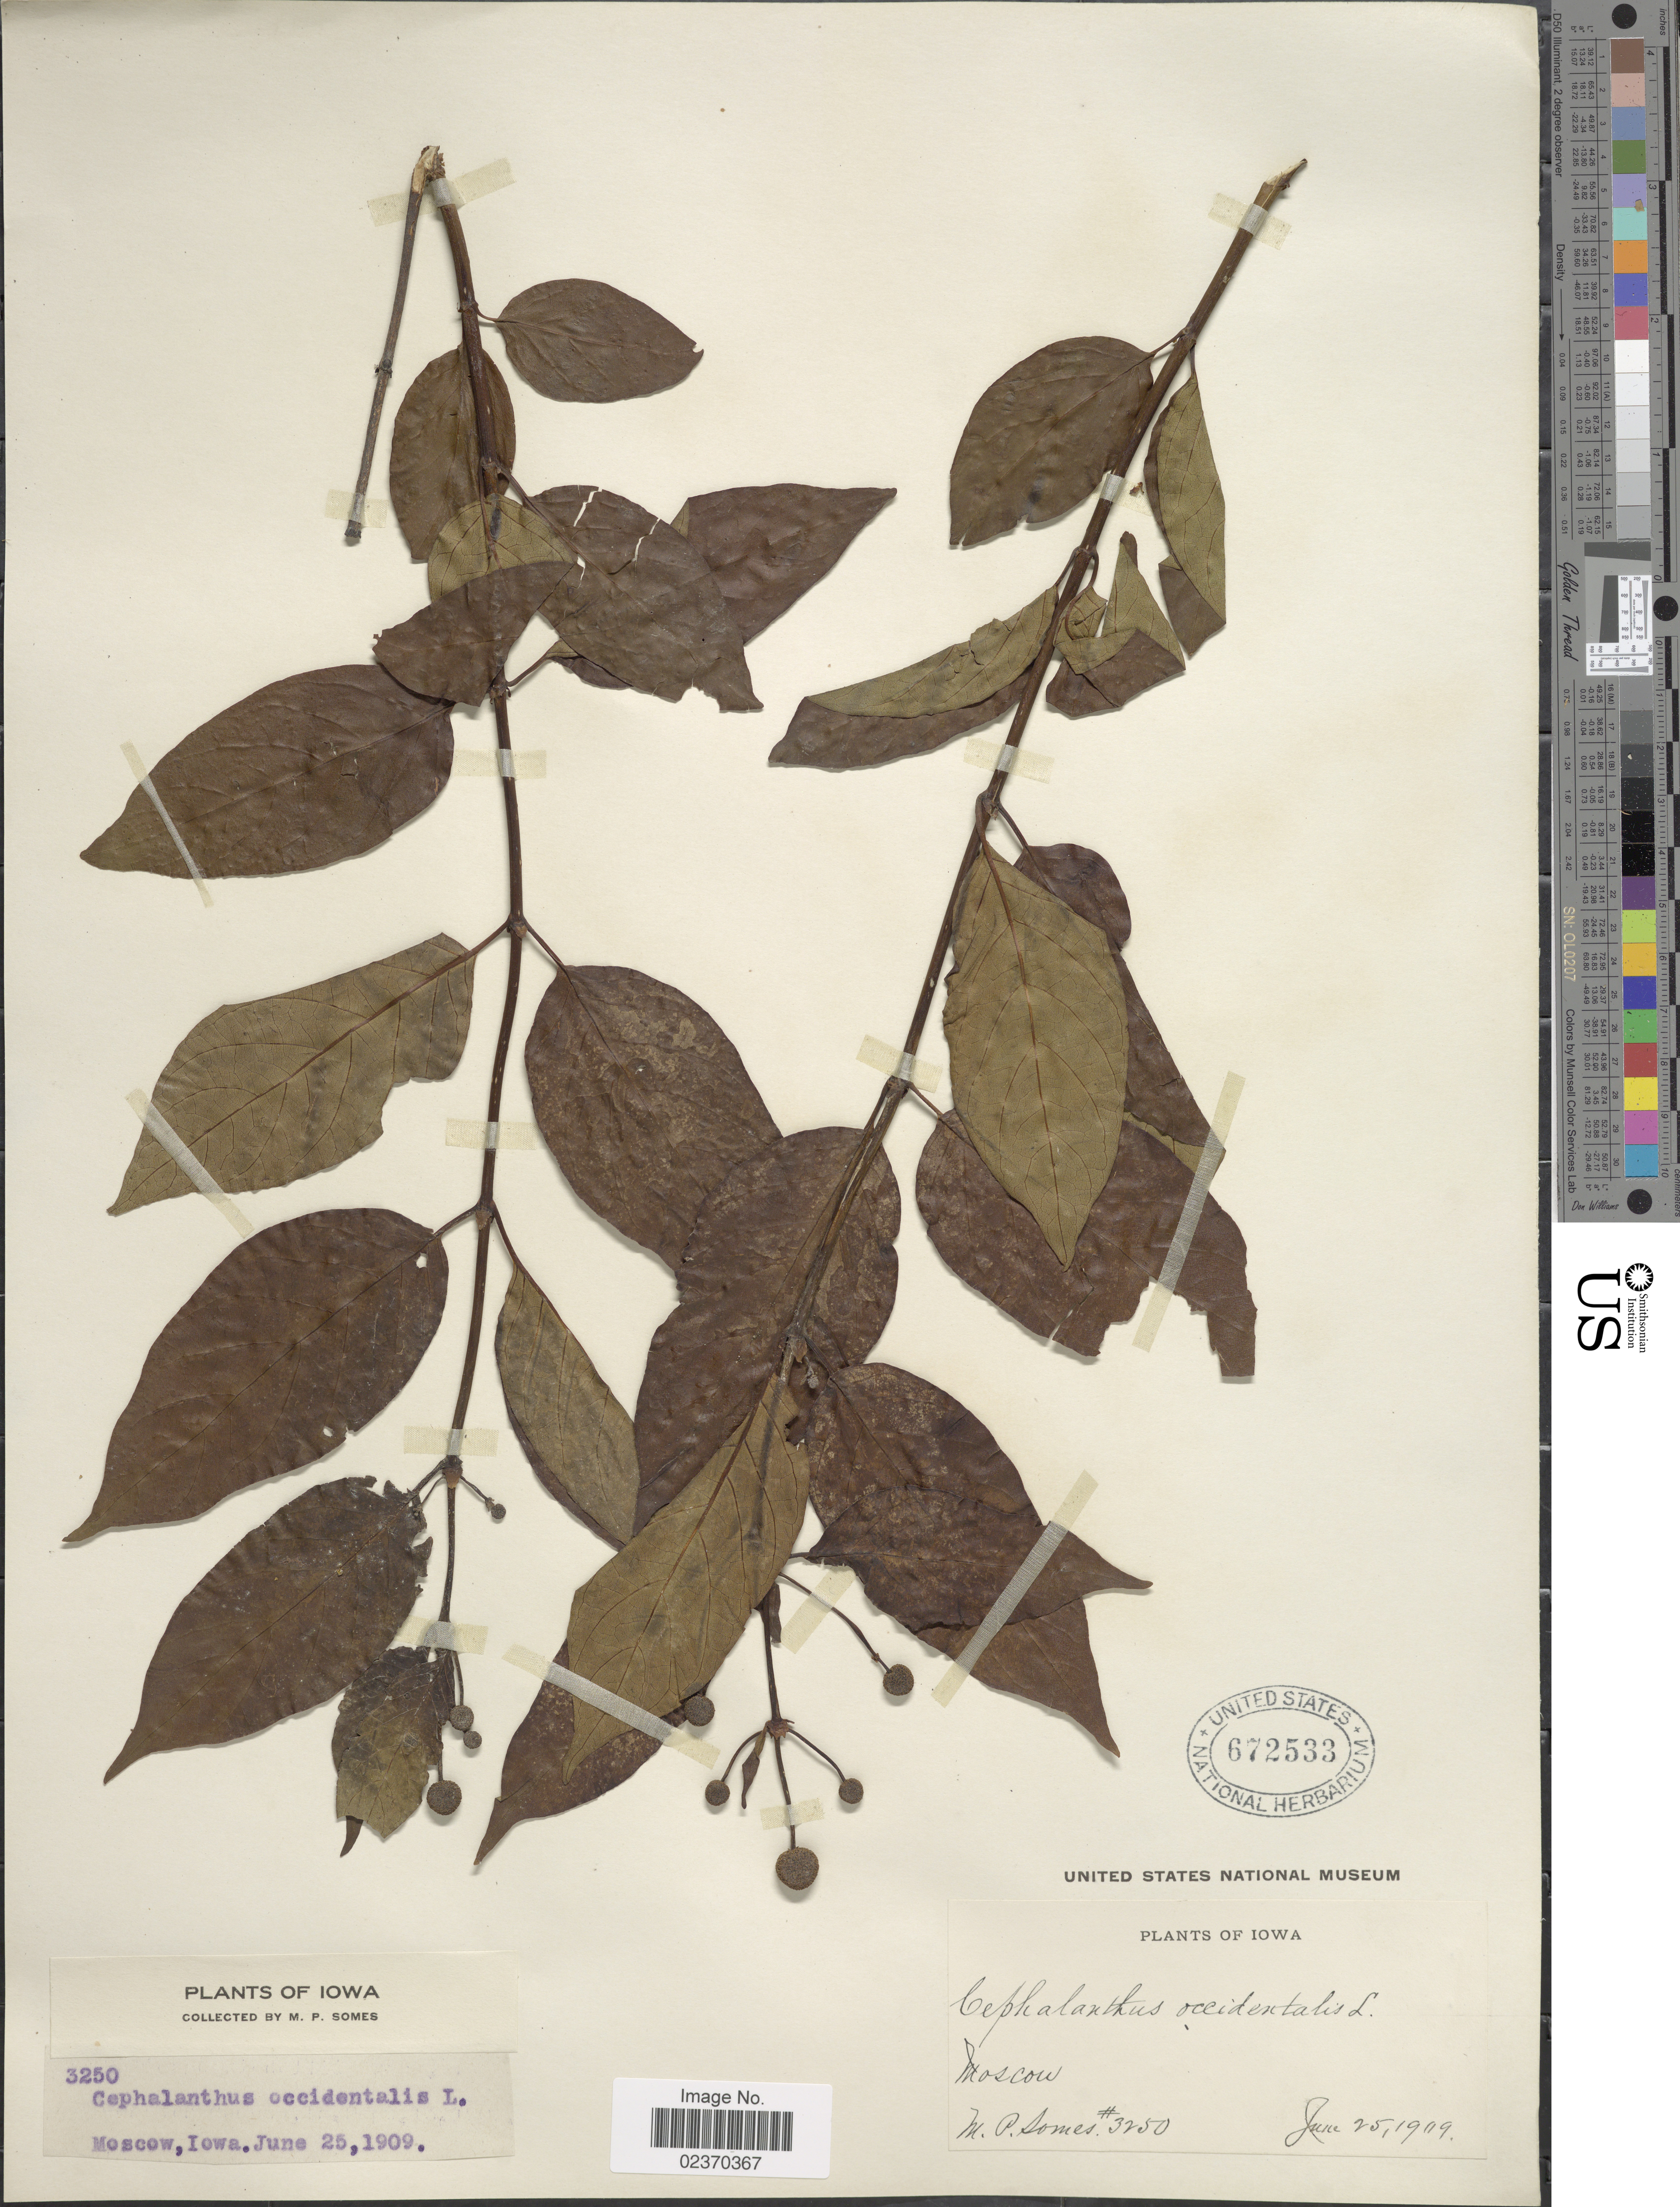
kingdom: Plantae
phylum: Tracheophyta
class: Magnoliopsida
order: Gentianales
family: Rubiaceae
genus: Cephalanthus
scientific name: Cephalanthus occidentalis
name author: L.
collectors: M. Somes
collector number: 3250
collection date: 1909-06-25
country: United States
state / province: Iowa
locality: Moscow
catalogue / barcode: US 672533